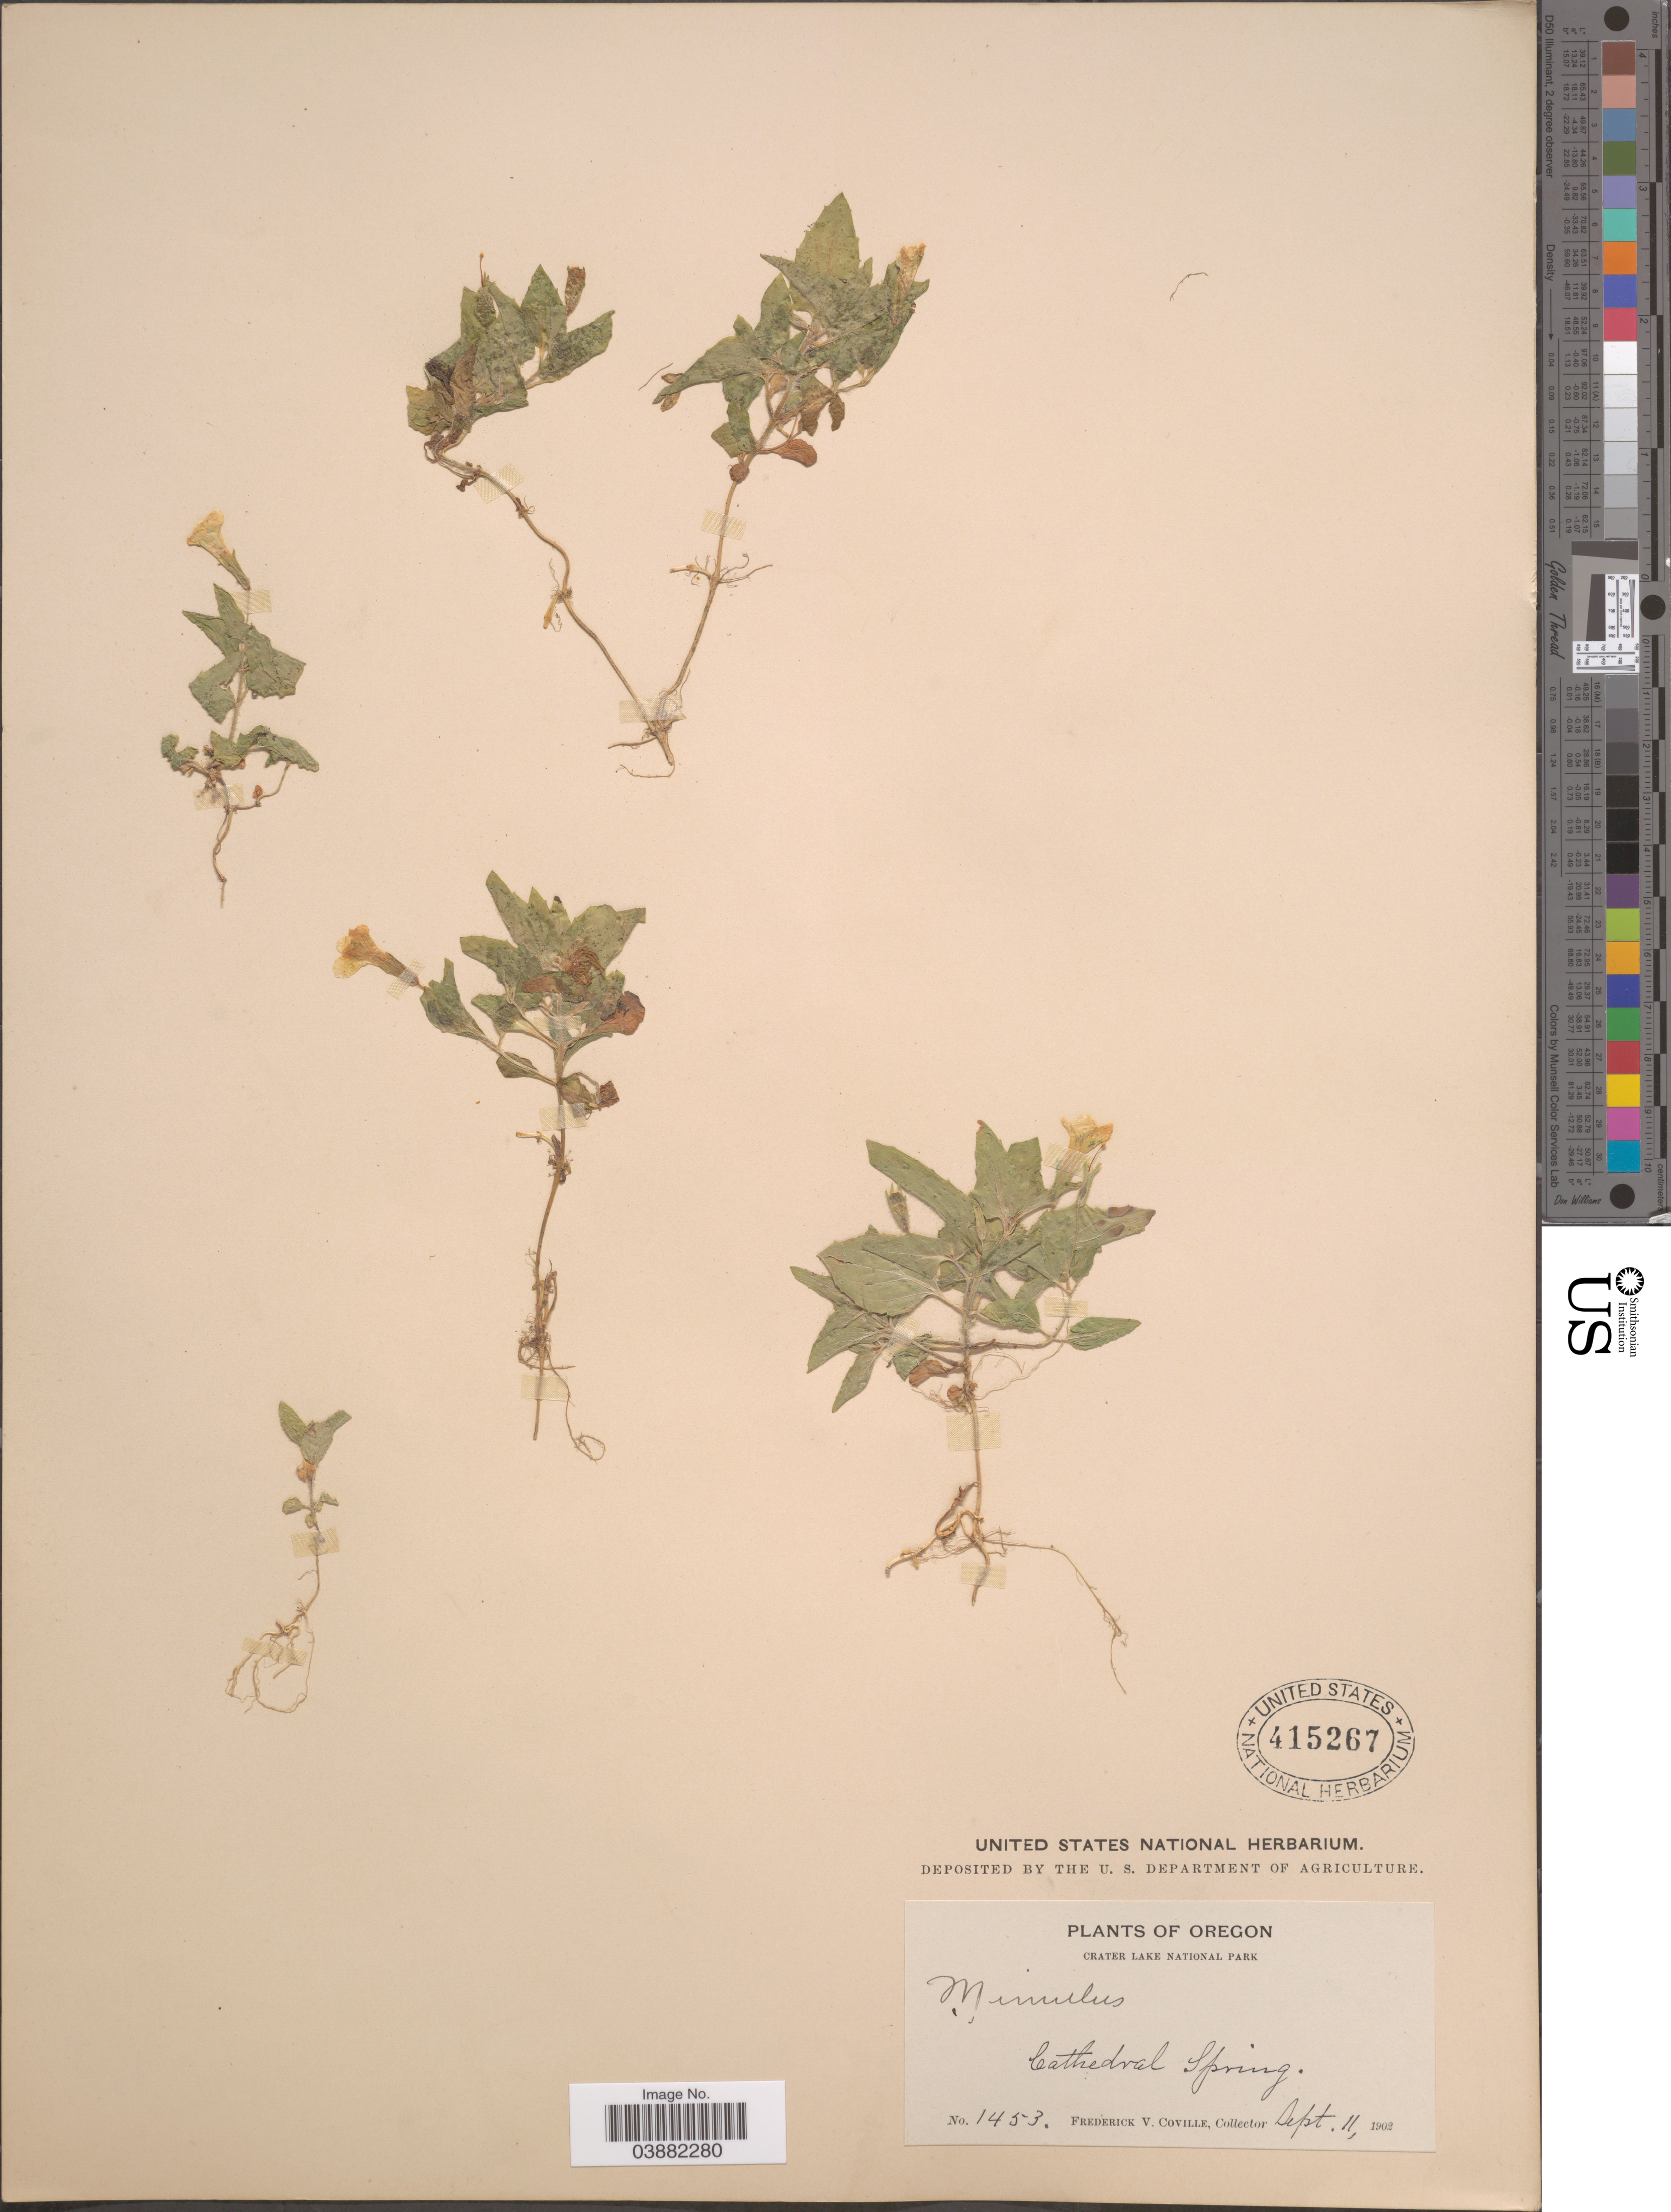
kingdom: Plantae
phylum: Tracheophyta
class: Magnoliopsida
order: Lamiales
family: Phrymaceae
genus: Mimulus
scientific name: Mimulus moschatus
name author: Douglas ex Lindl.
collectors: F. V. Coville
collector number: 1453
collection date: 1902-09-11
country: United States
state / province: Oregon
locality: Crater Lake National Park. Cathedral Spring.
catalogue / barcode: US 415267